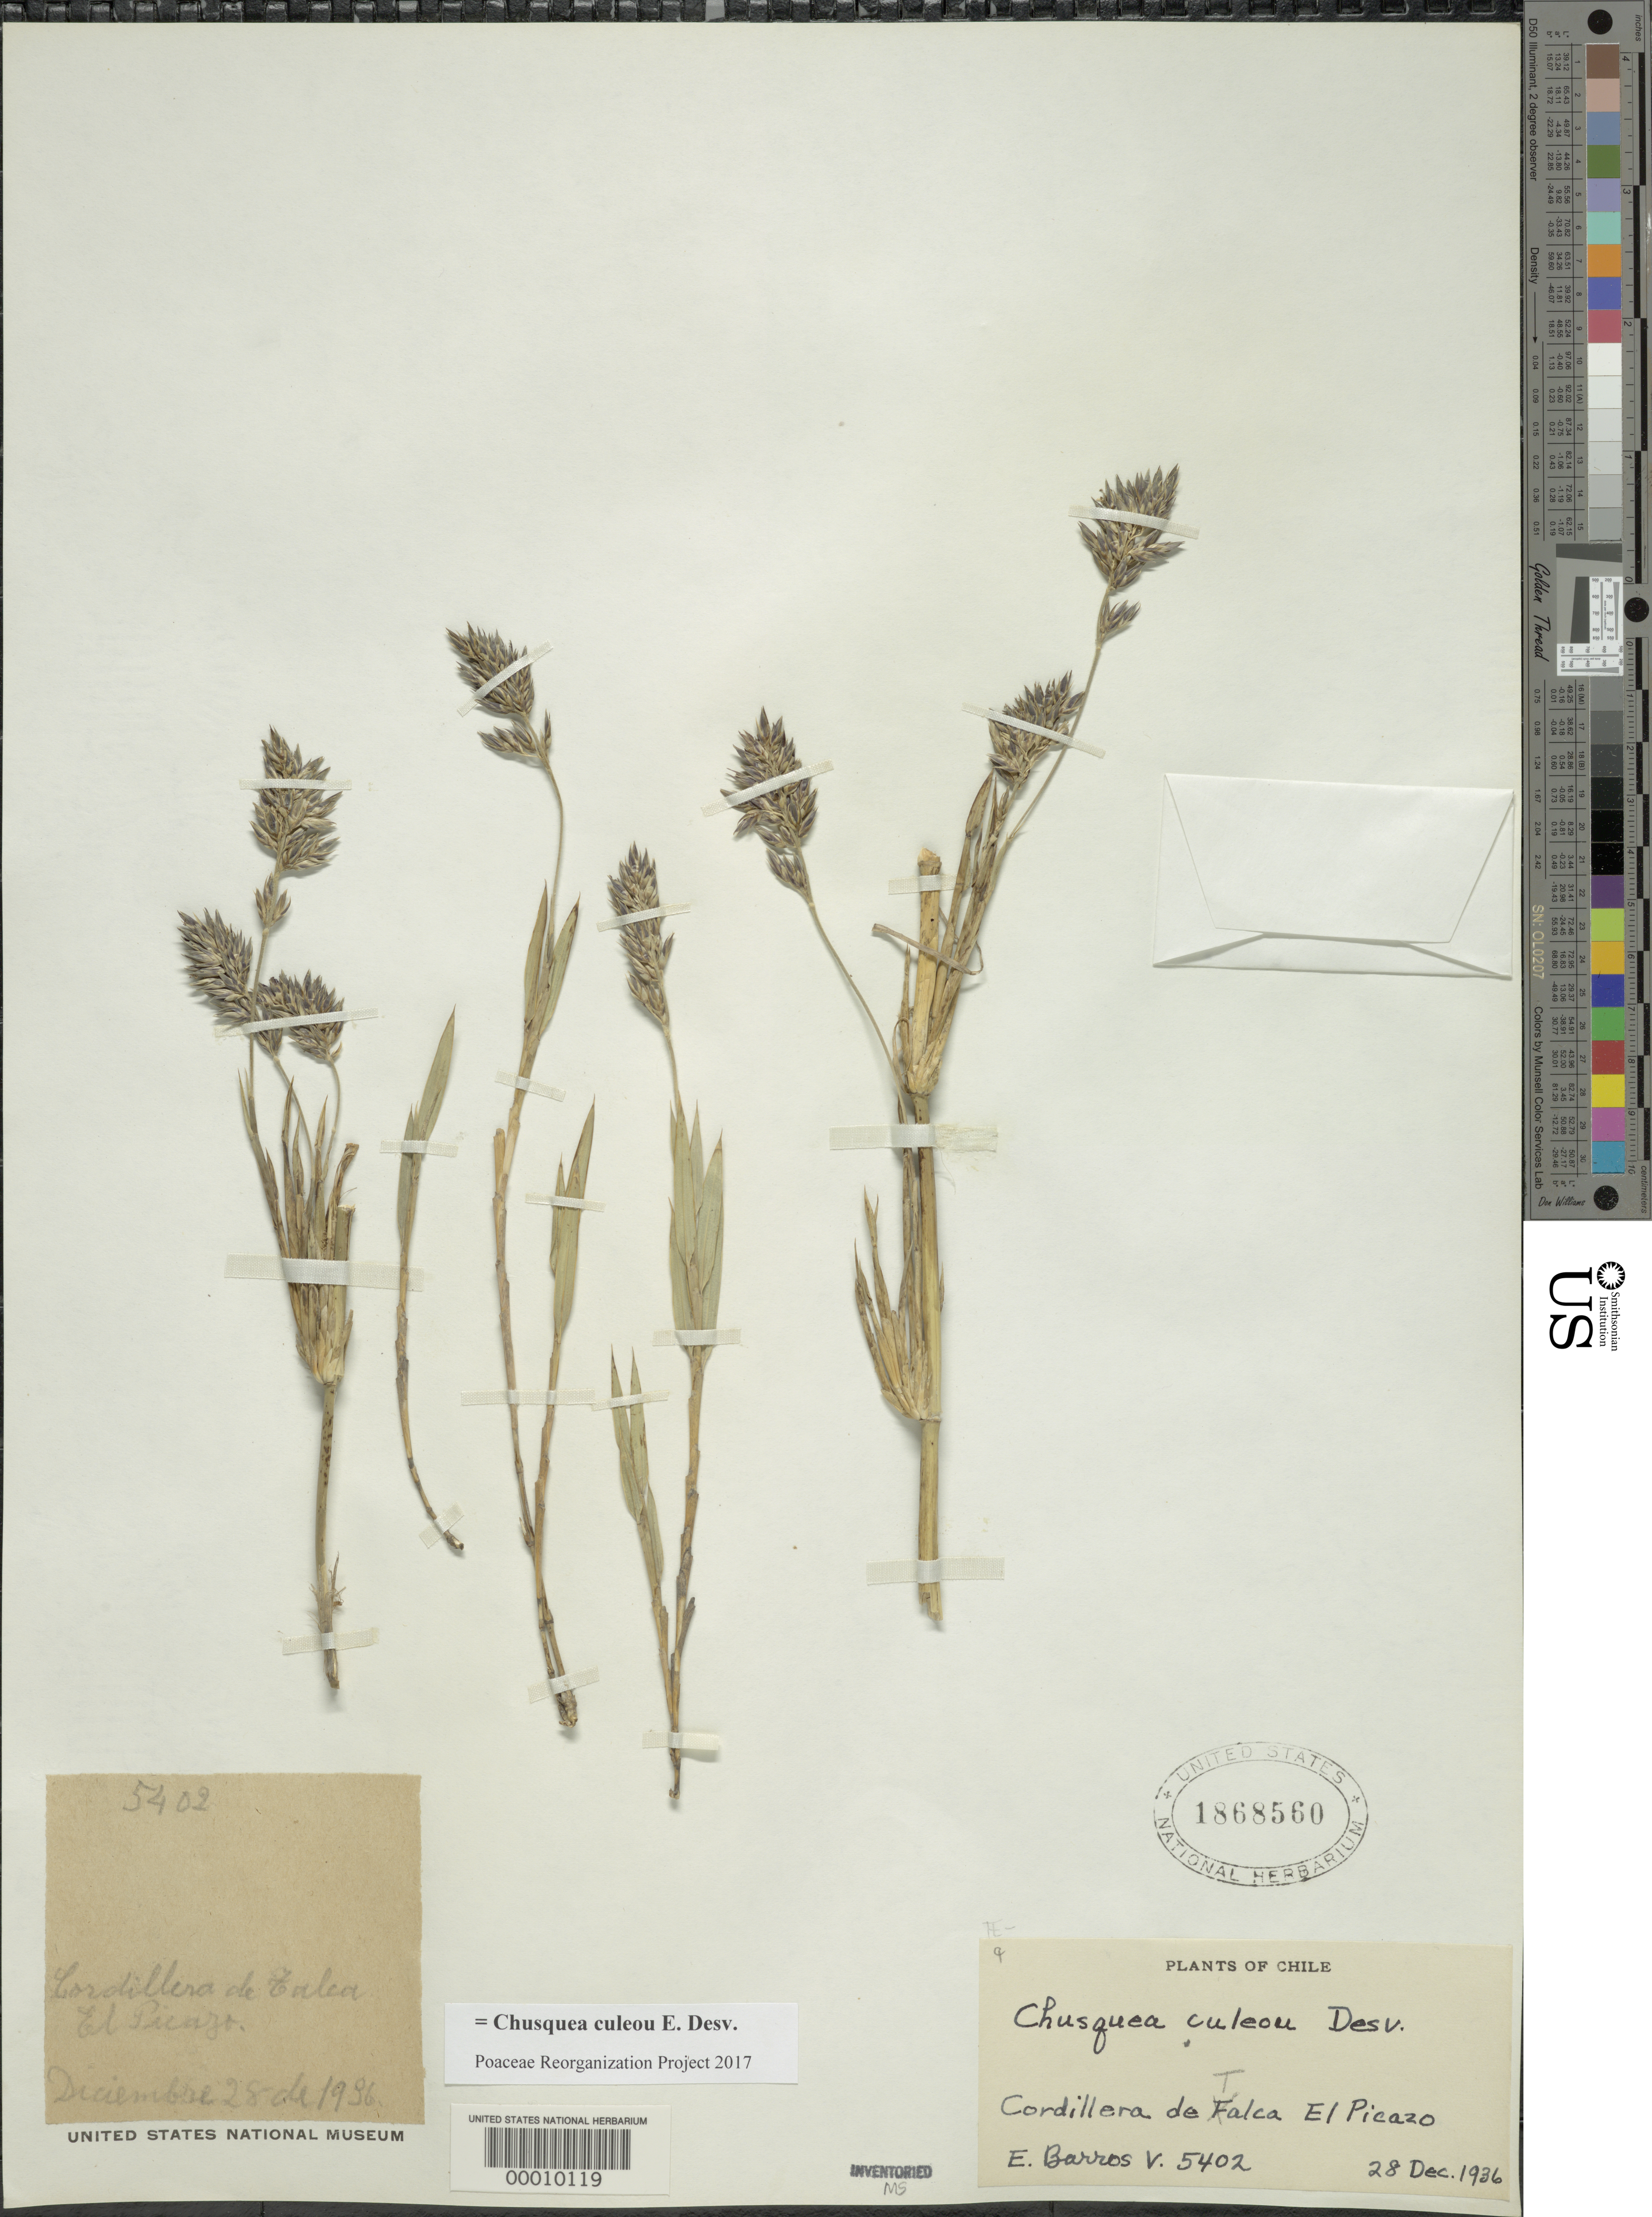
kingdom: Plantae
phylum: Tracheophyta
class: Liliopsida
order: Poales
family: Poaceae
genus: Chusquea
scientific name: Chusquea culeou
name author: É. Desv.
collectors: E. Barros V.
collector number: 5402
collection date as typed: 28 Dec 1936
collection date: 1936-12-28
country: Chile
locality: Cordillera de falca el picazo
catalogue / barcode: US 1868560